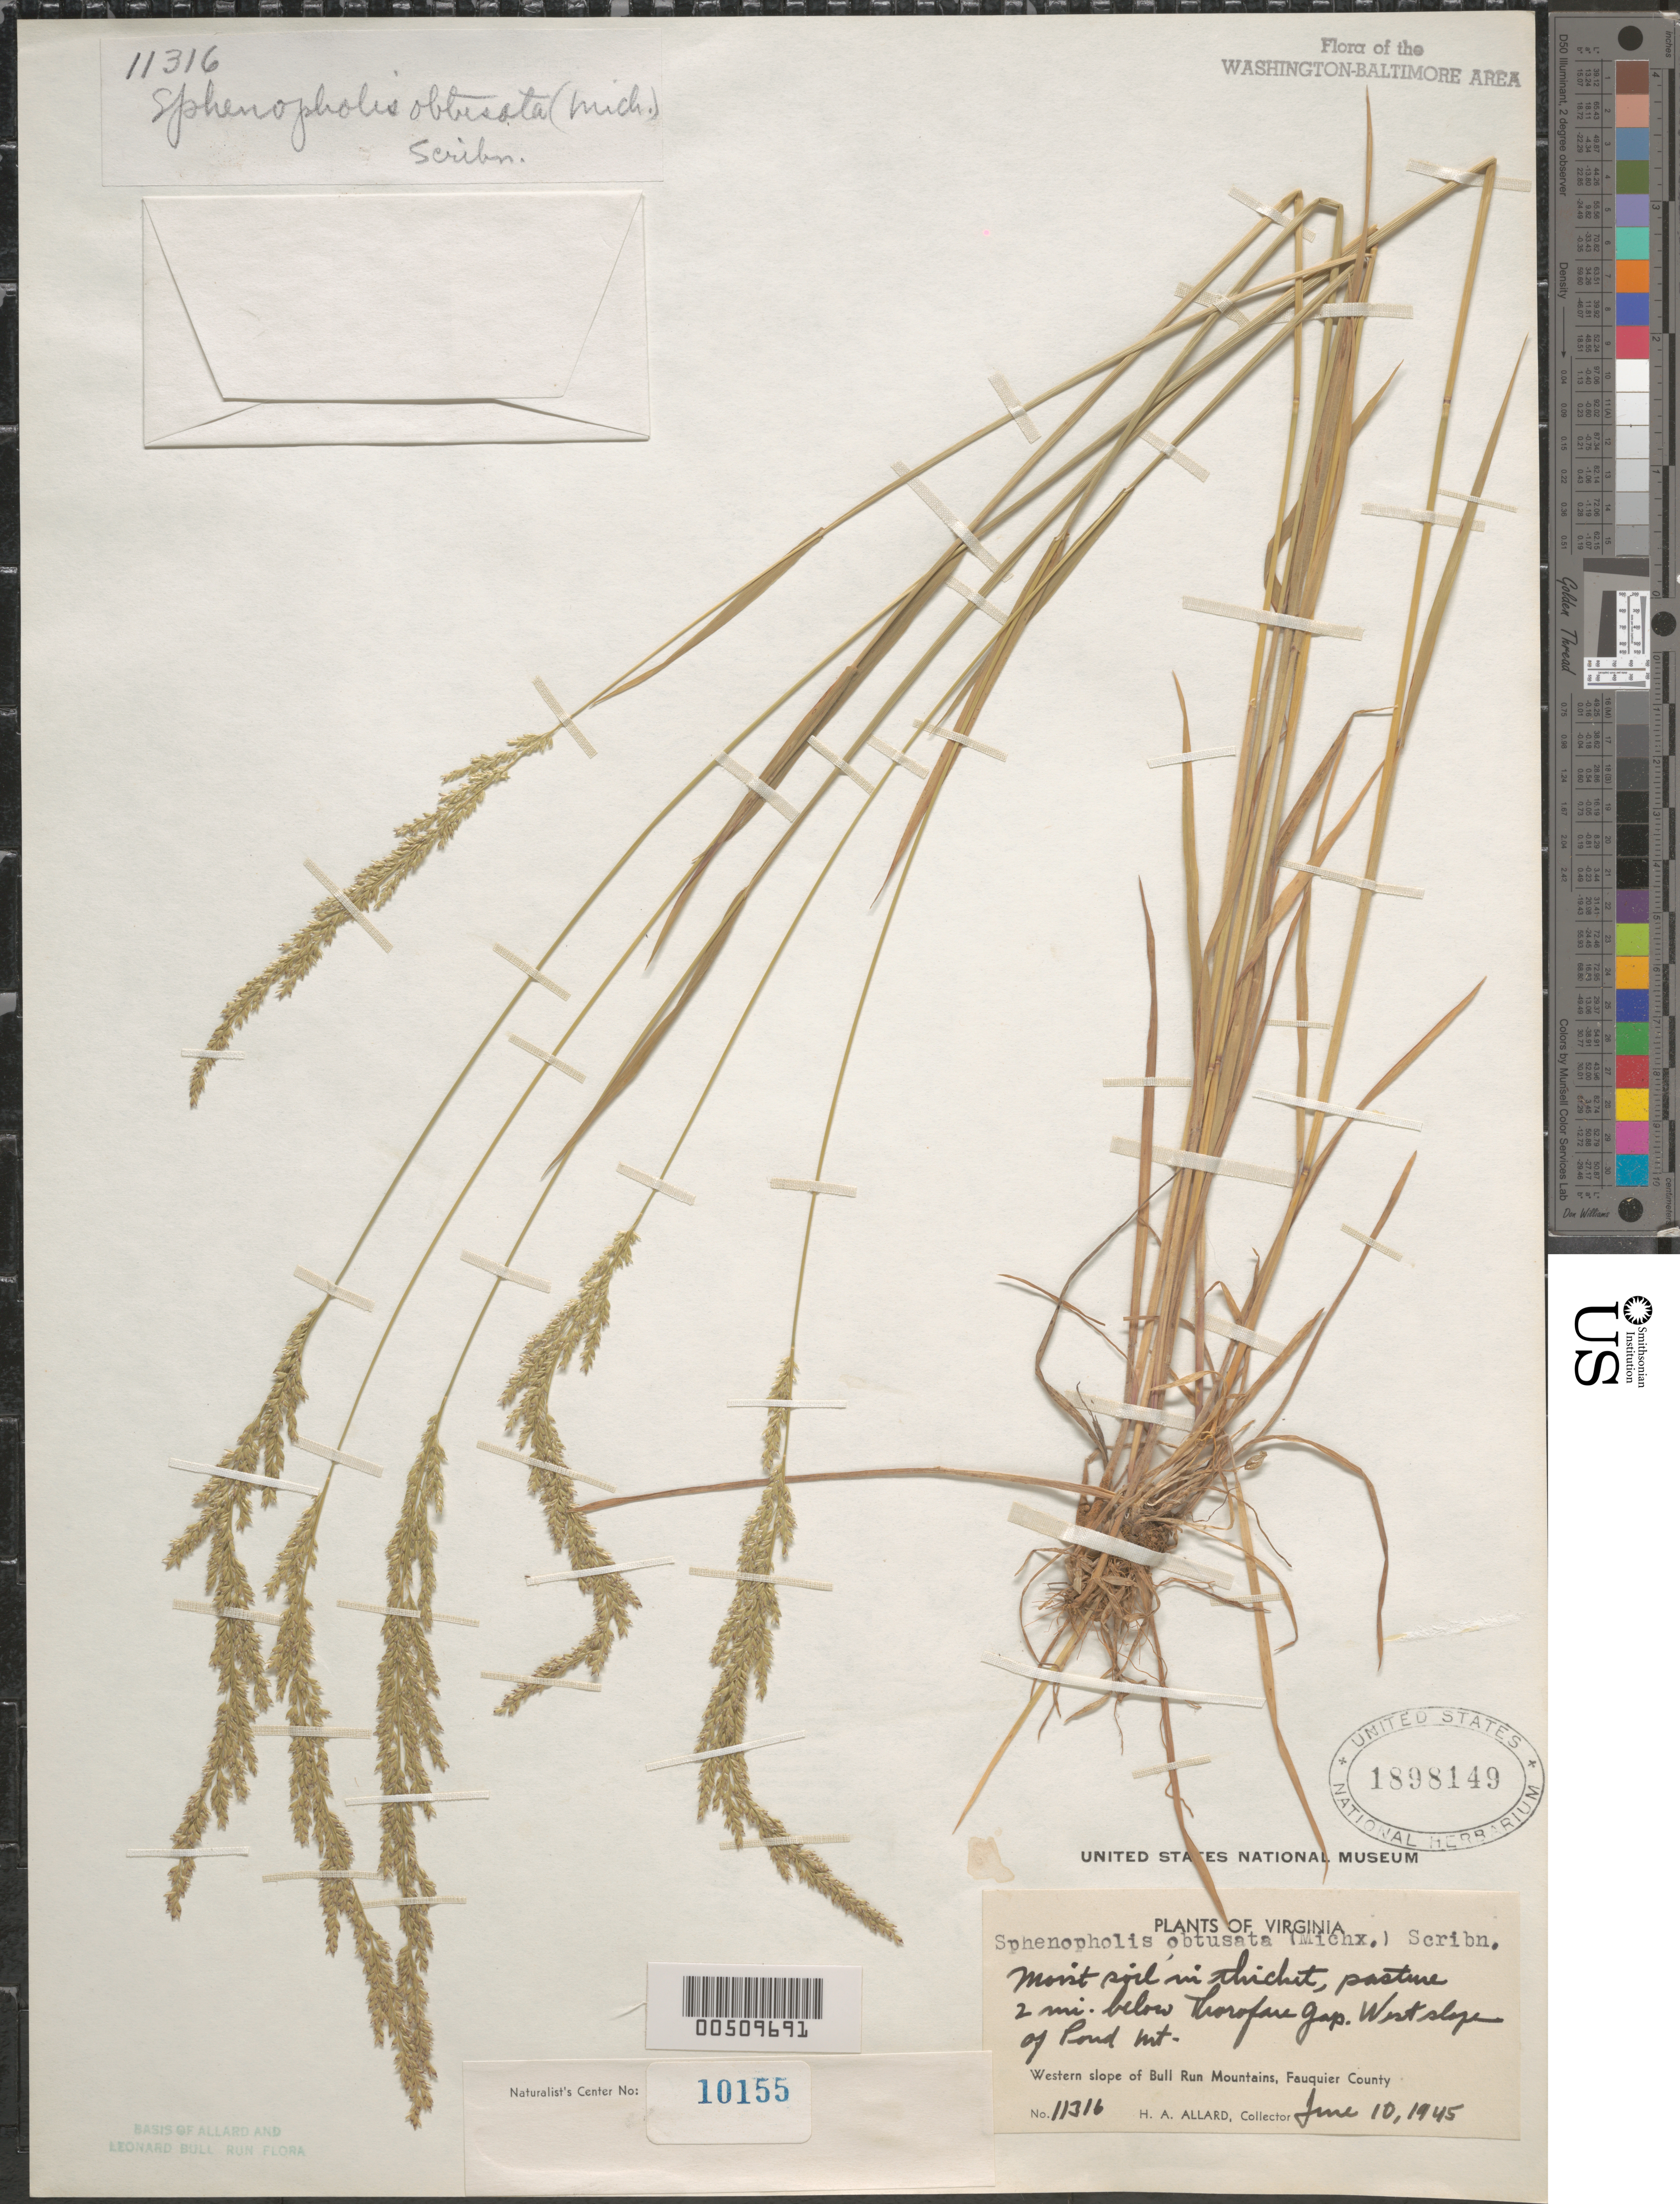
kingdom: Plantae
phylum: Tracheophyta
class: Liliopsida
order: Poales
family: Poaceae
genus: Sphenopholis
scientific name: Sphenopholis obtusata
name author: (Michx.) Scribn.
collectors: H. A. Allard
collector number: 11316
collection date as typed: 10 Jun 1945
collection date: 1945-06-10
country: United States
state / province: Virginia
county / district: Fauquier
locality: Bull Run Mts., 2 mi. below Thorofare Gap, Pond Mt. Bull Run Mts.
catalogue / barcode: US 1898149